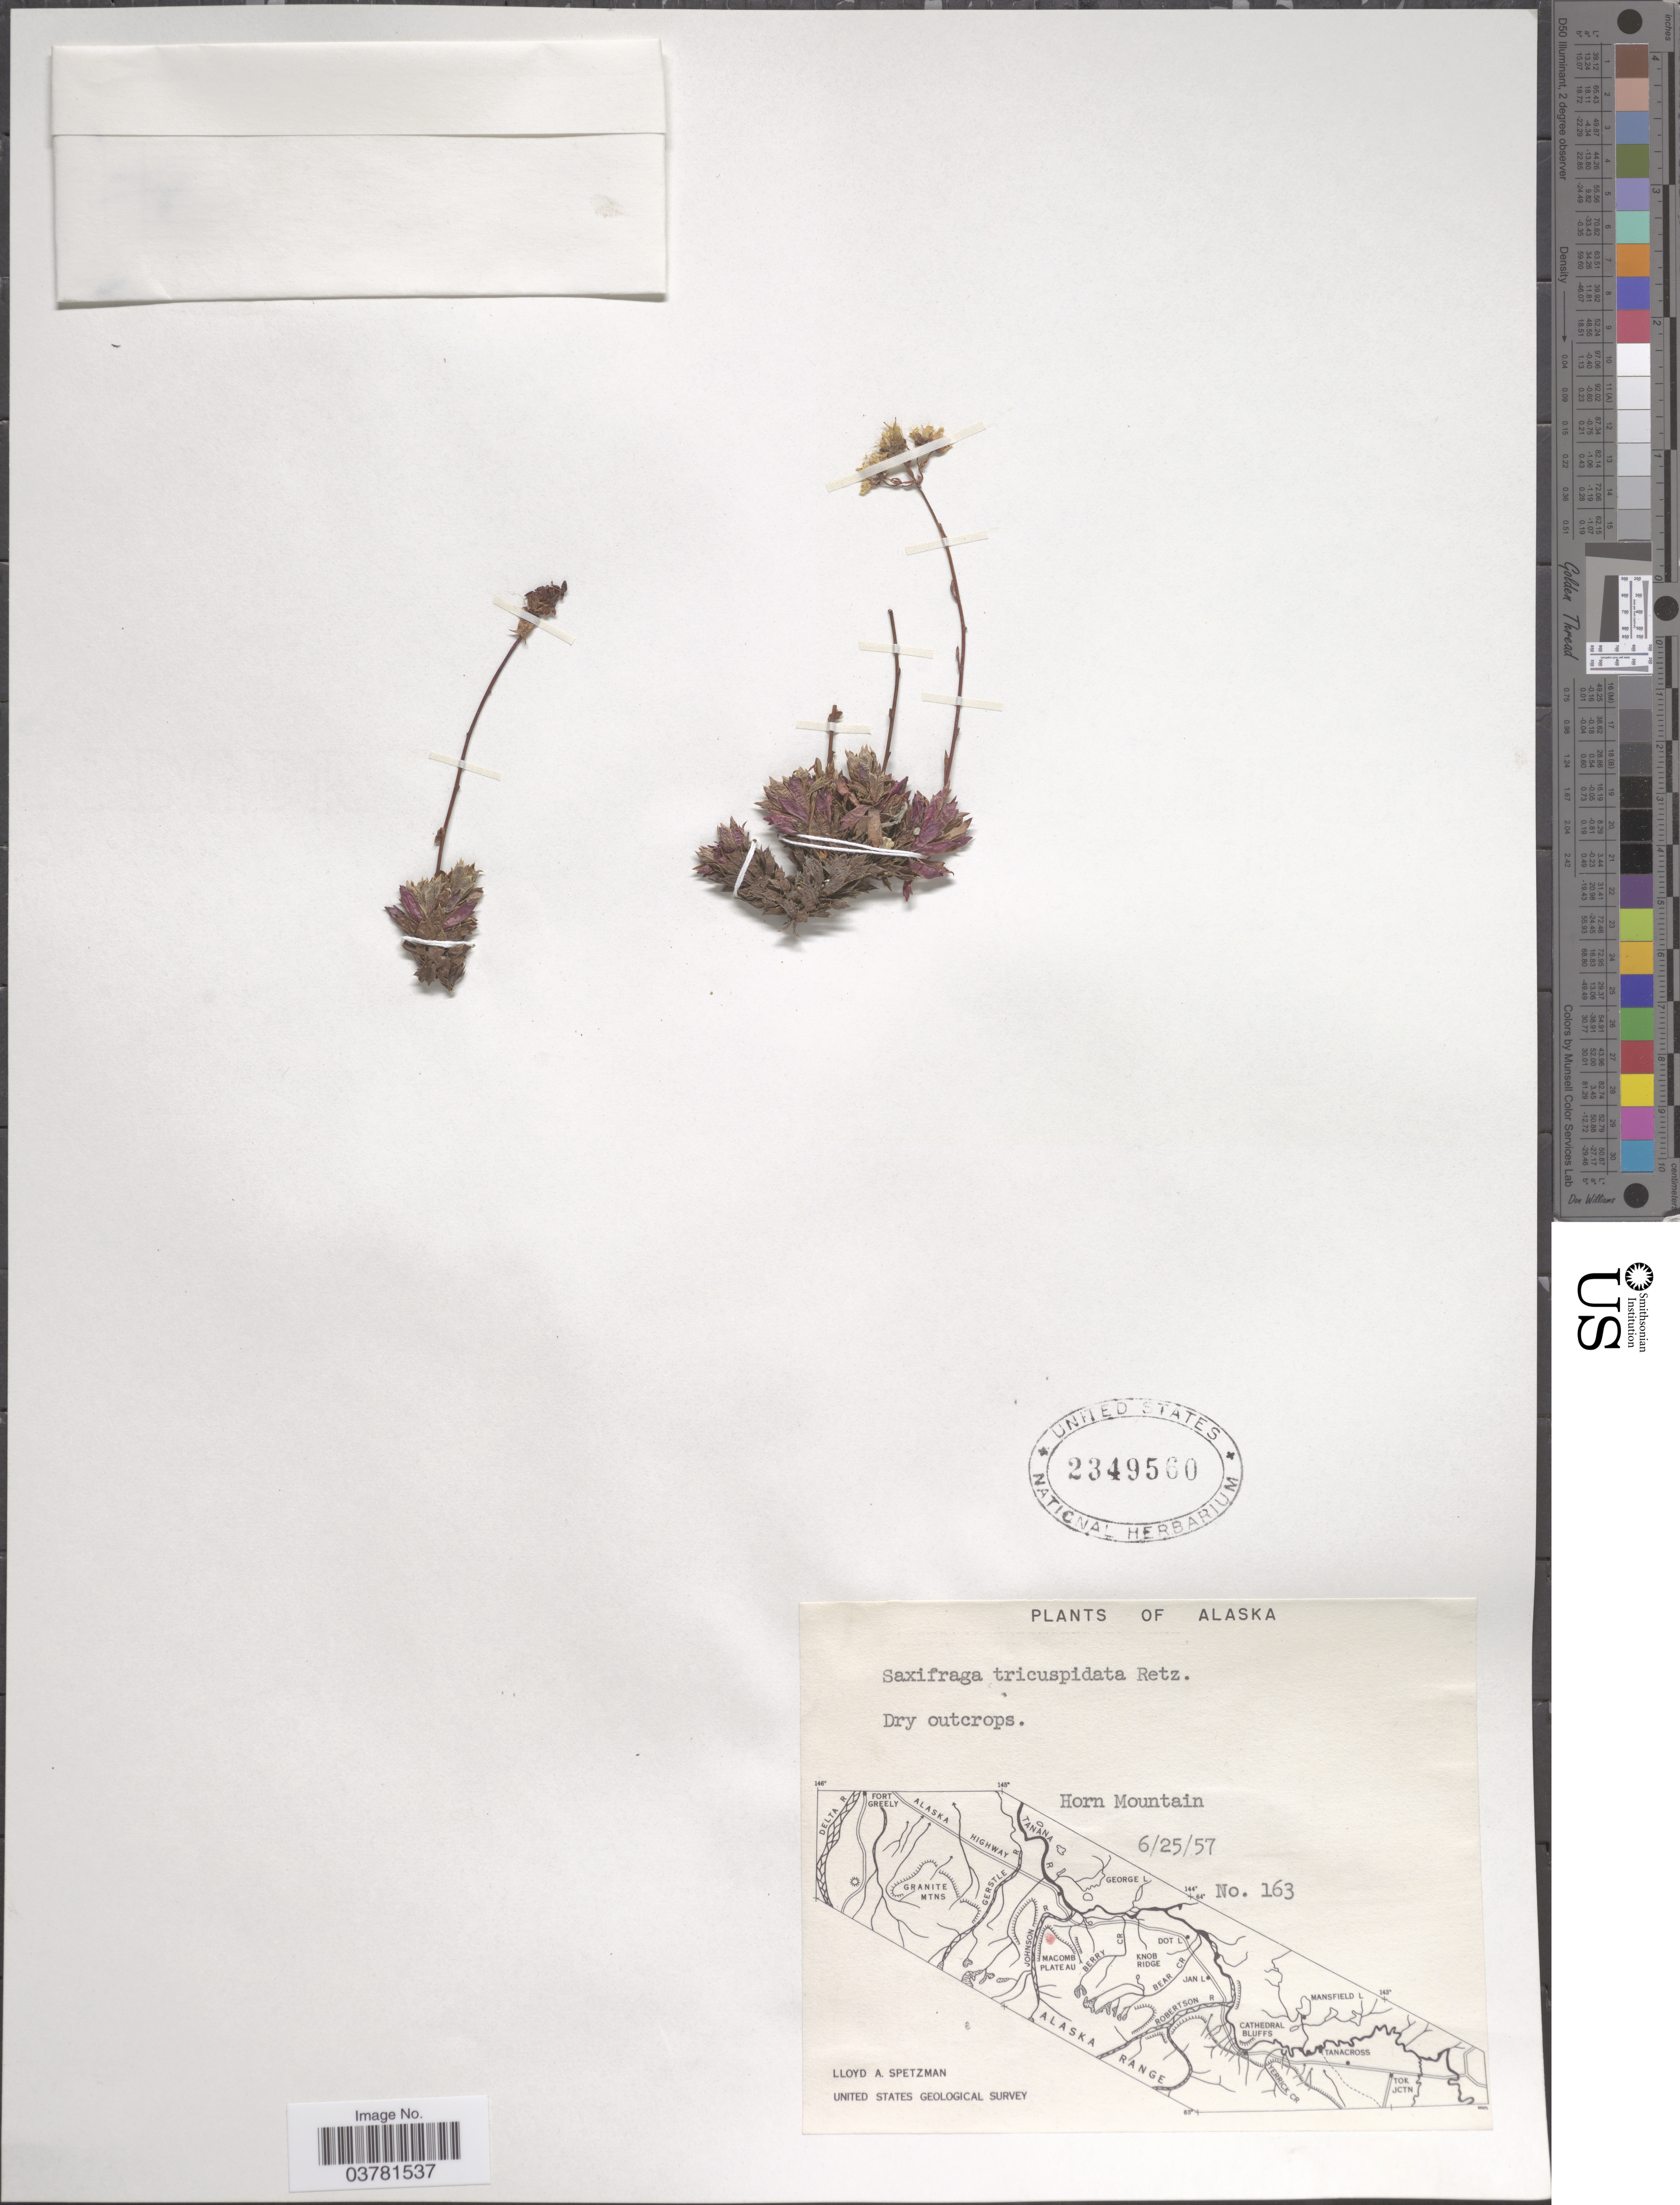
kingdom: Plantae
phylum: Tracheophyta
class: Magnoliopsida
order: Saxifragales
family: Saxifragaceae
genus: Saxifraga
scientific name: Saxifraga tricuspidata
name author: Rottb.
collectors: L. Spetzman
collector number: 163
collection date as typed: Transcribed d/m/y: 25/6/57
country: United States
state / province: Alaska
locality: Horn Mountain. United States Geological Survey.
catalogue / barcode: US 2349560